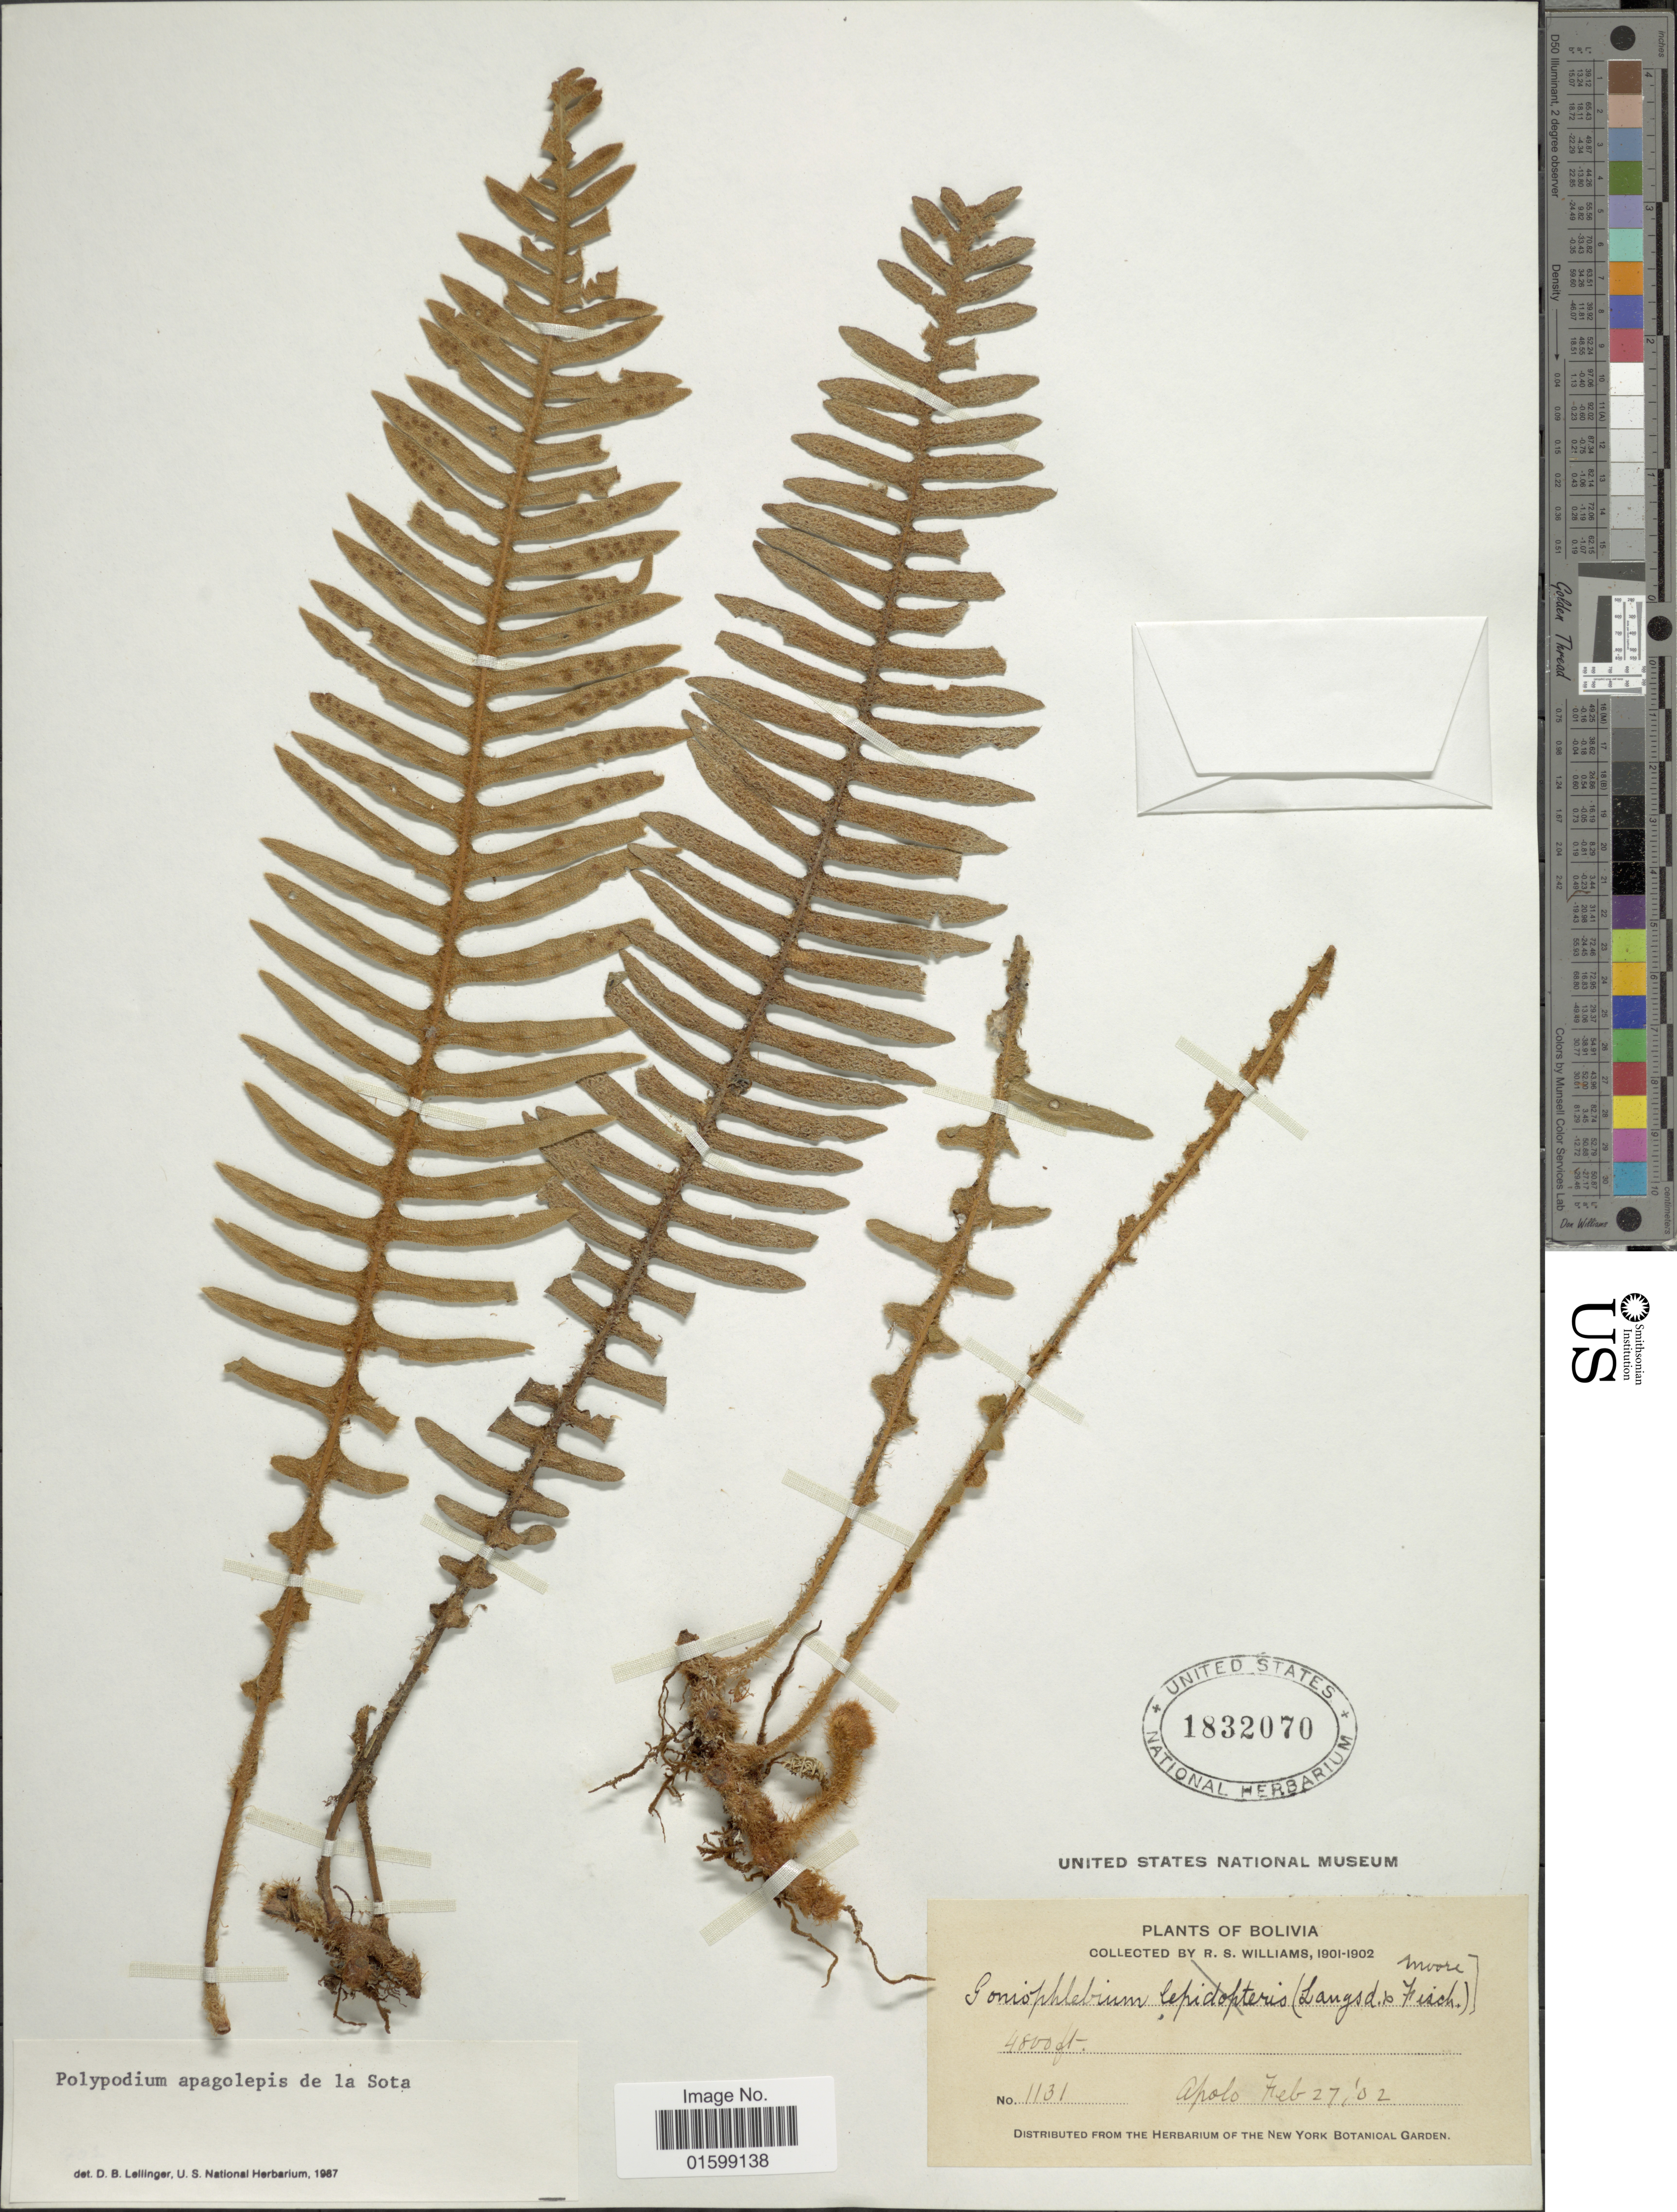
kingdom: Plantae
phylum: Tracheophyta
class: Polypodiopsida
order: Polypodiales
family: Polypodiaceae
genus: Pleopeltis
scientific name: Pleopeltis bombycina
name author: (Maxon) A.R. Sm.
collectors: R. S. Williams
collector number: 1131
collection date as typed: Feb 27, '02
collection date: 1902-02-27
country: Bolivia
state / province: La Paz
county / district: Franz Tamayo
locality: Apolo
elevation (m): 1463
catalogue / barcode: US 1832070